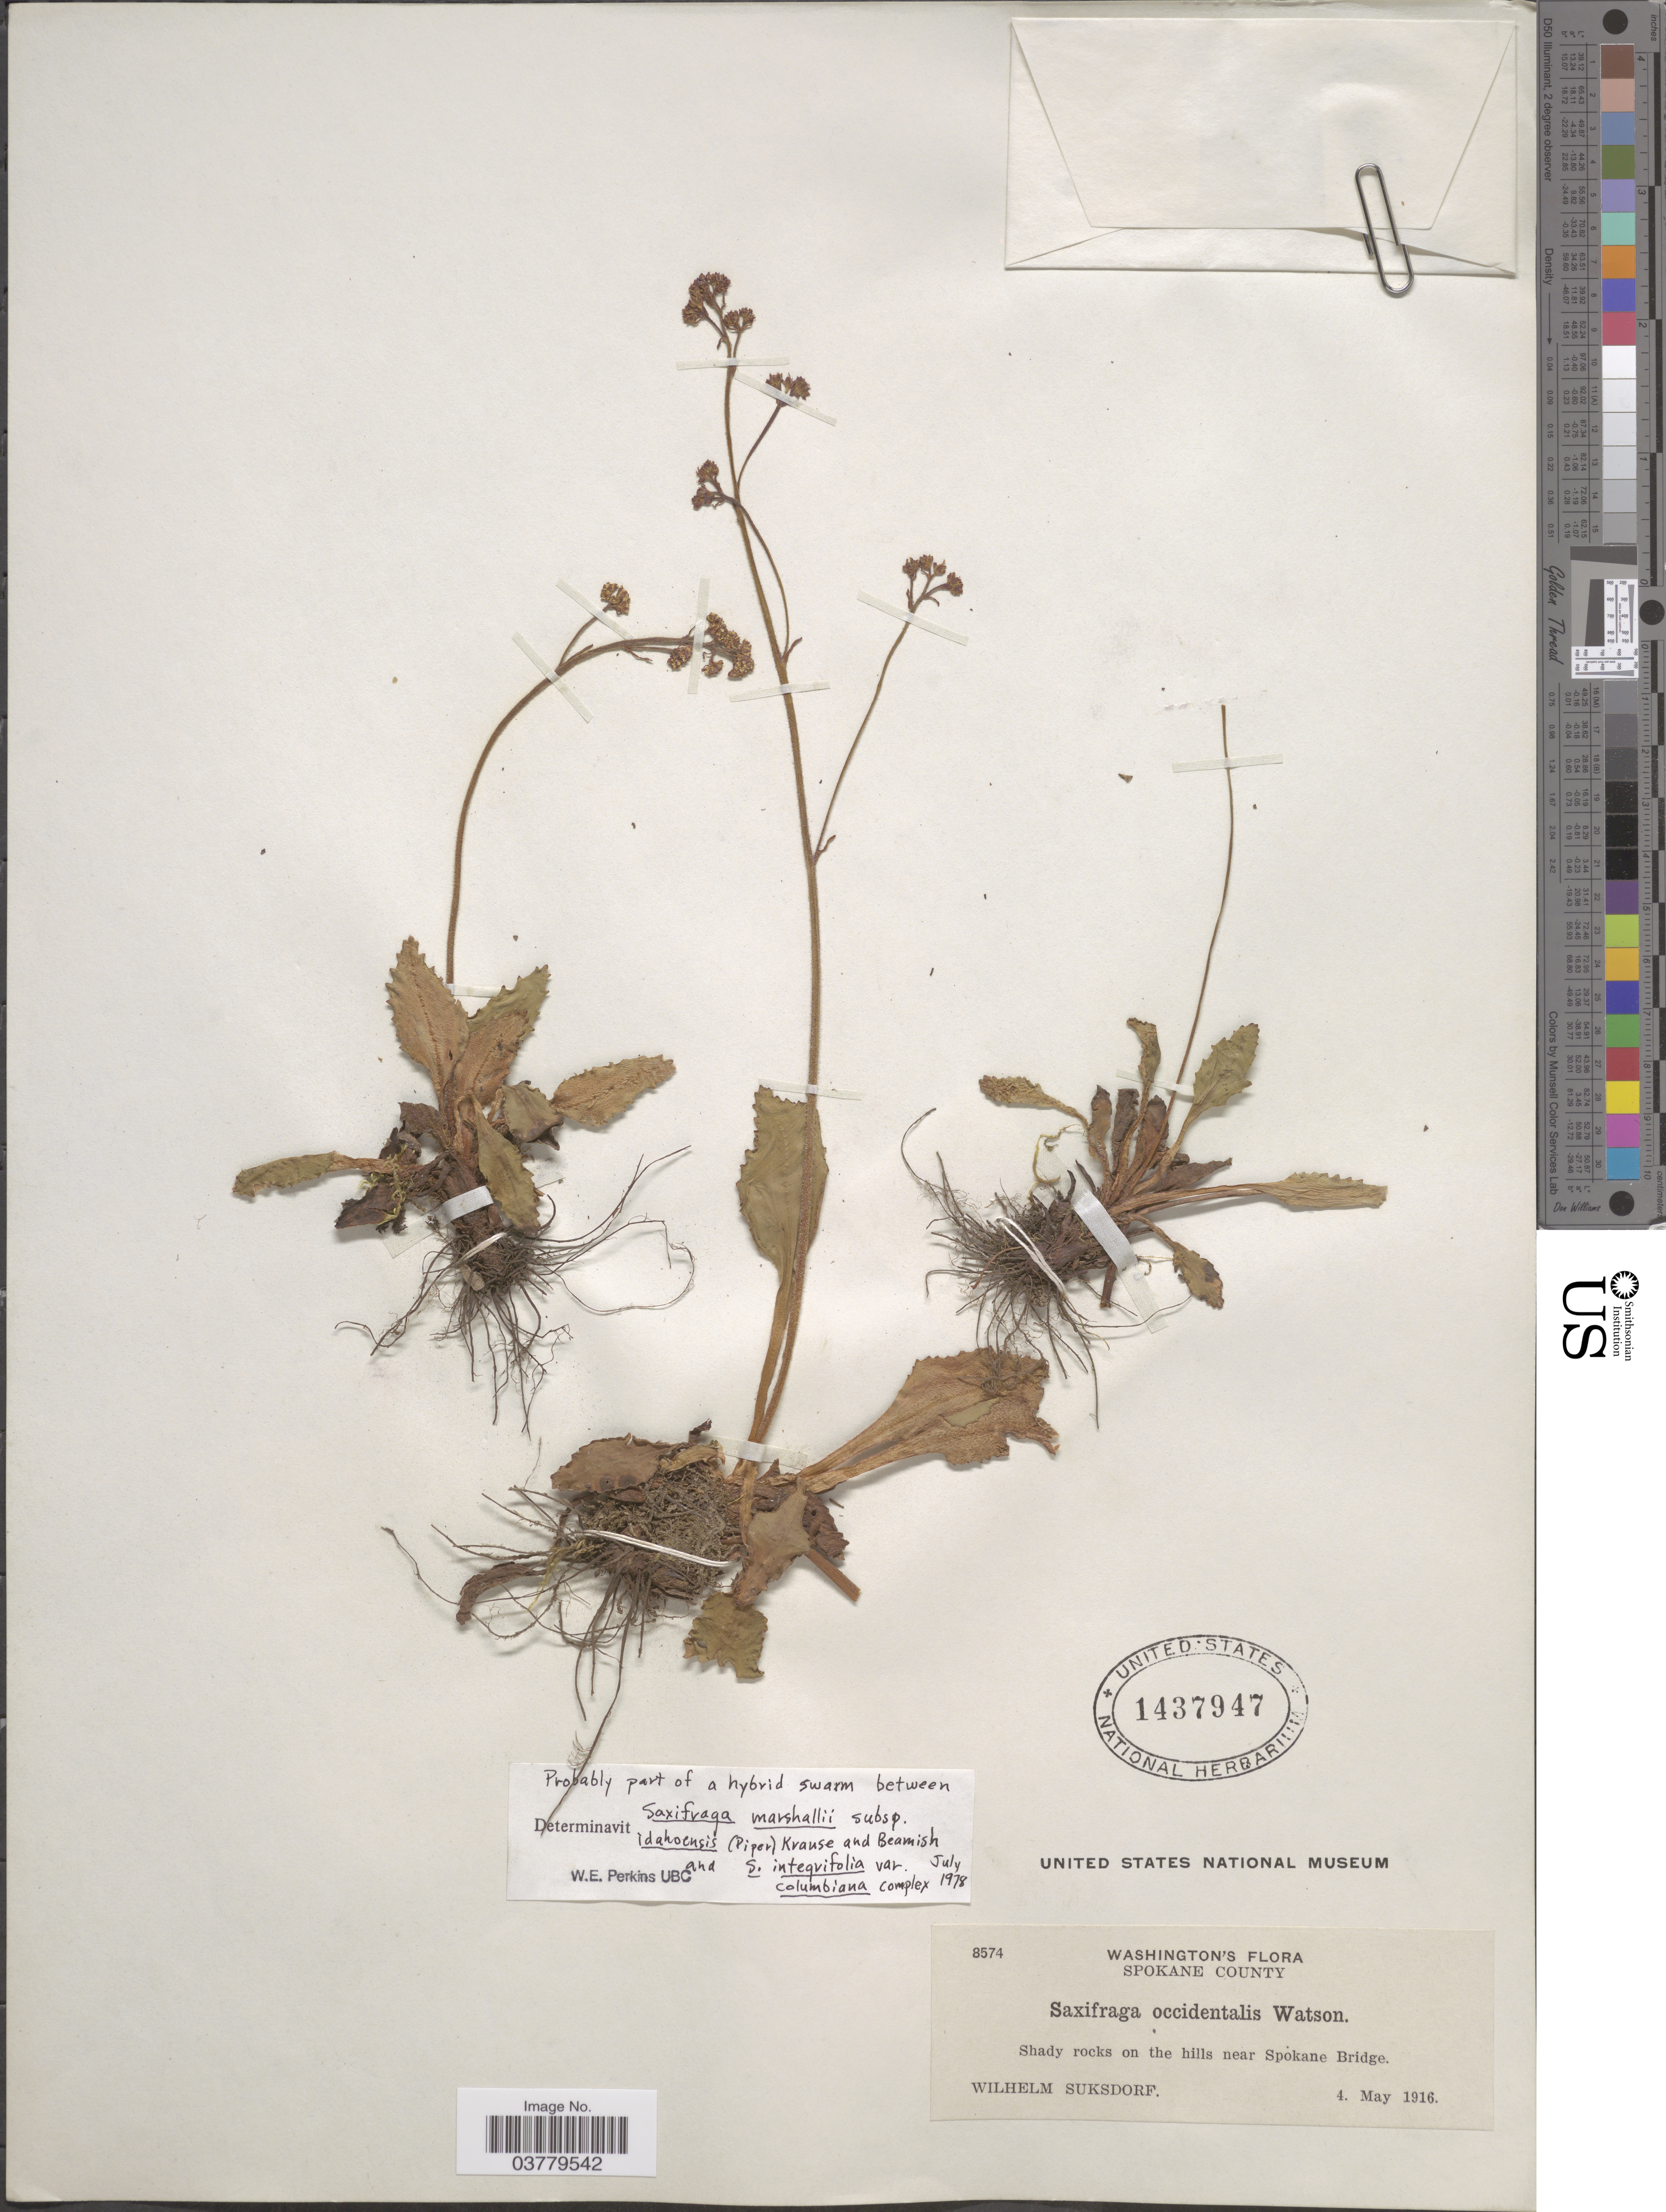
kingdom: Plantae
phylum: Tracheophyta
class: Magnoliopsida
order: Saxifragales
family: Saxifragaceae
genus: Micranthes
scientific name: Micranthes occidentalis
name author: (S. Watson) Small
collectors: W. N. Suksdorf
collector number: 8574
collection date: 1916-05-04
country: United States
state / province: Washington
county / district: Spokane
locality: Spokane County. Shady rocks on the hills near Spokane Bridge.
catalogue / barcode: US 1437947